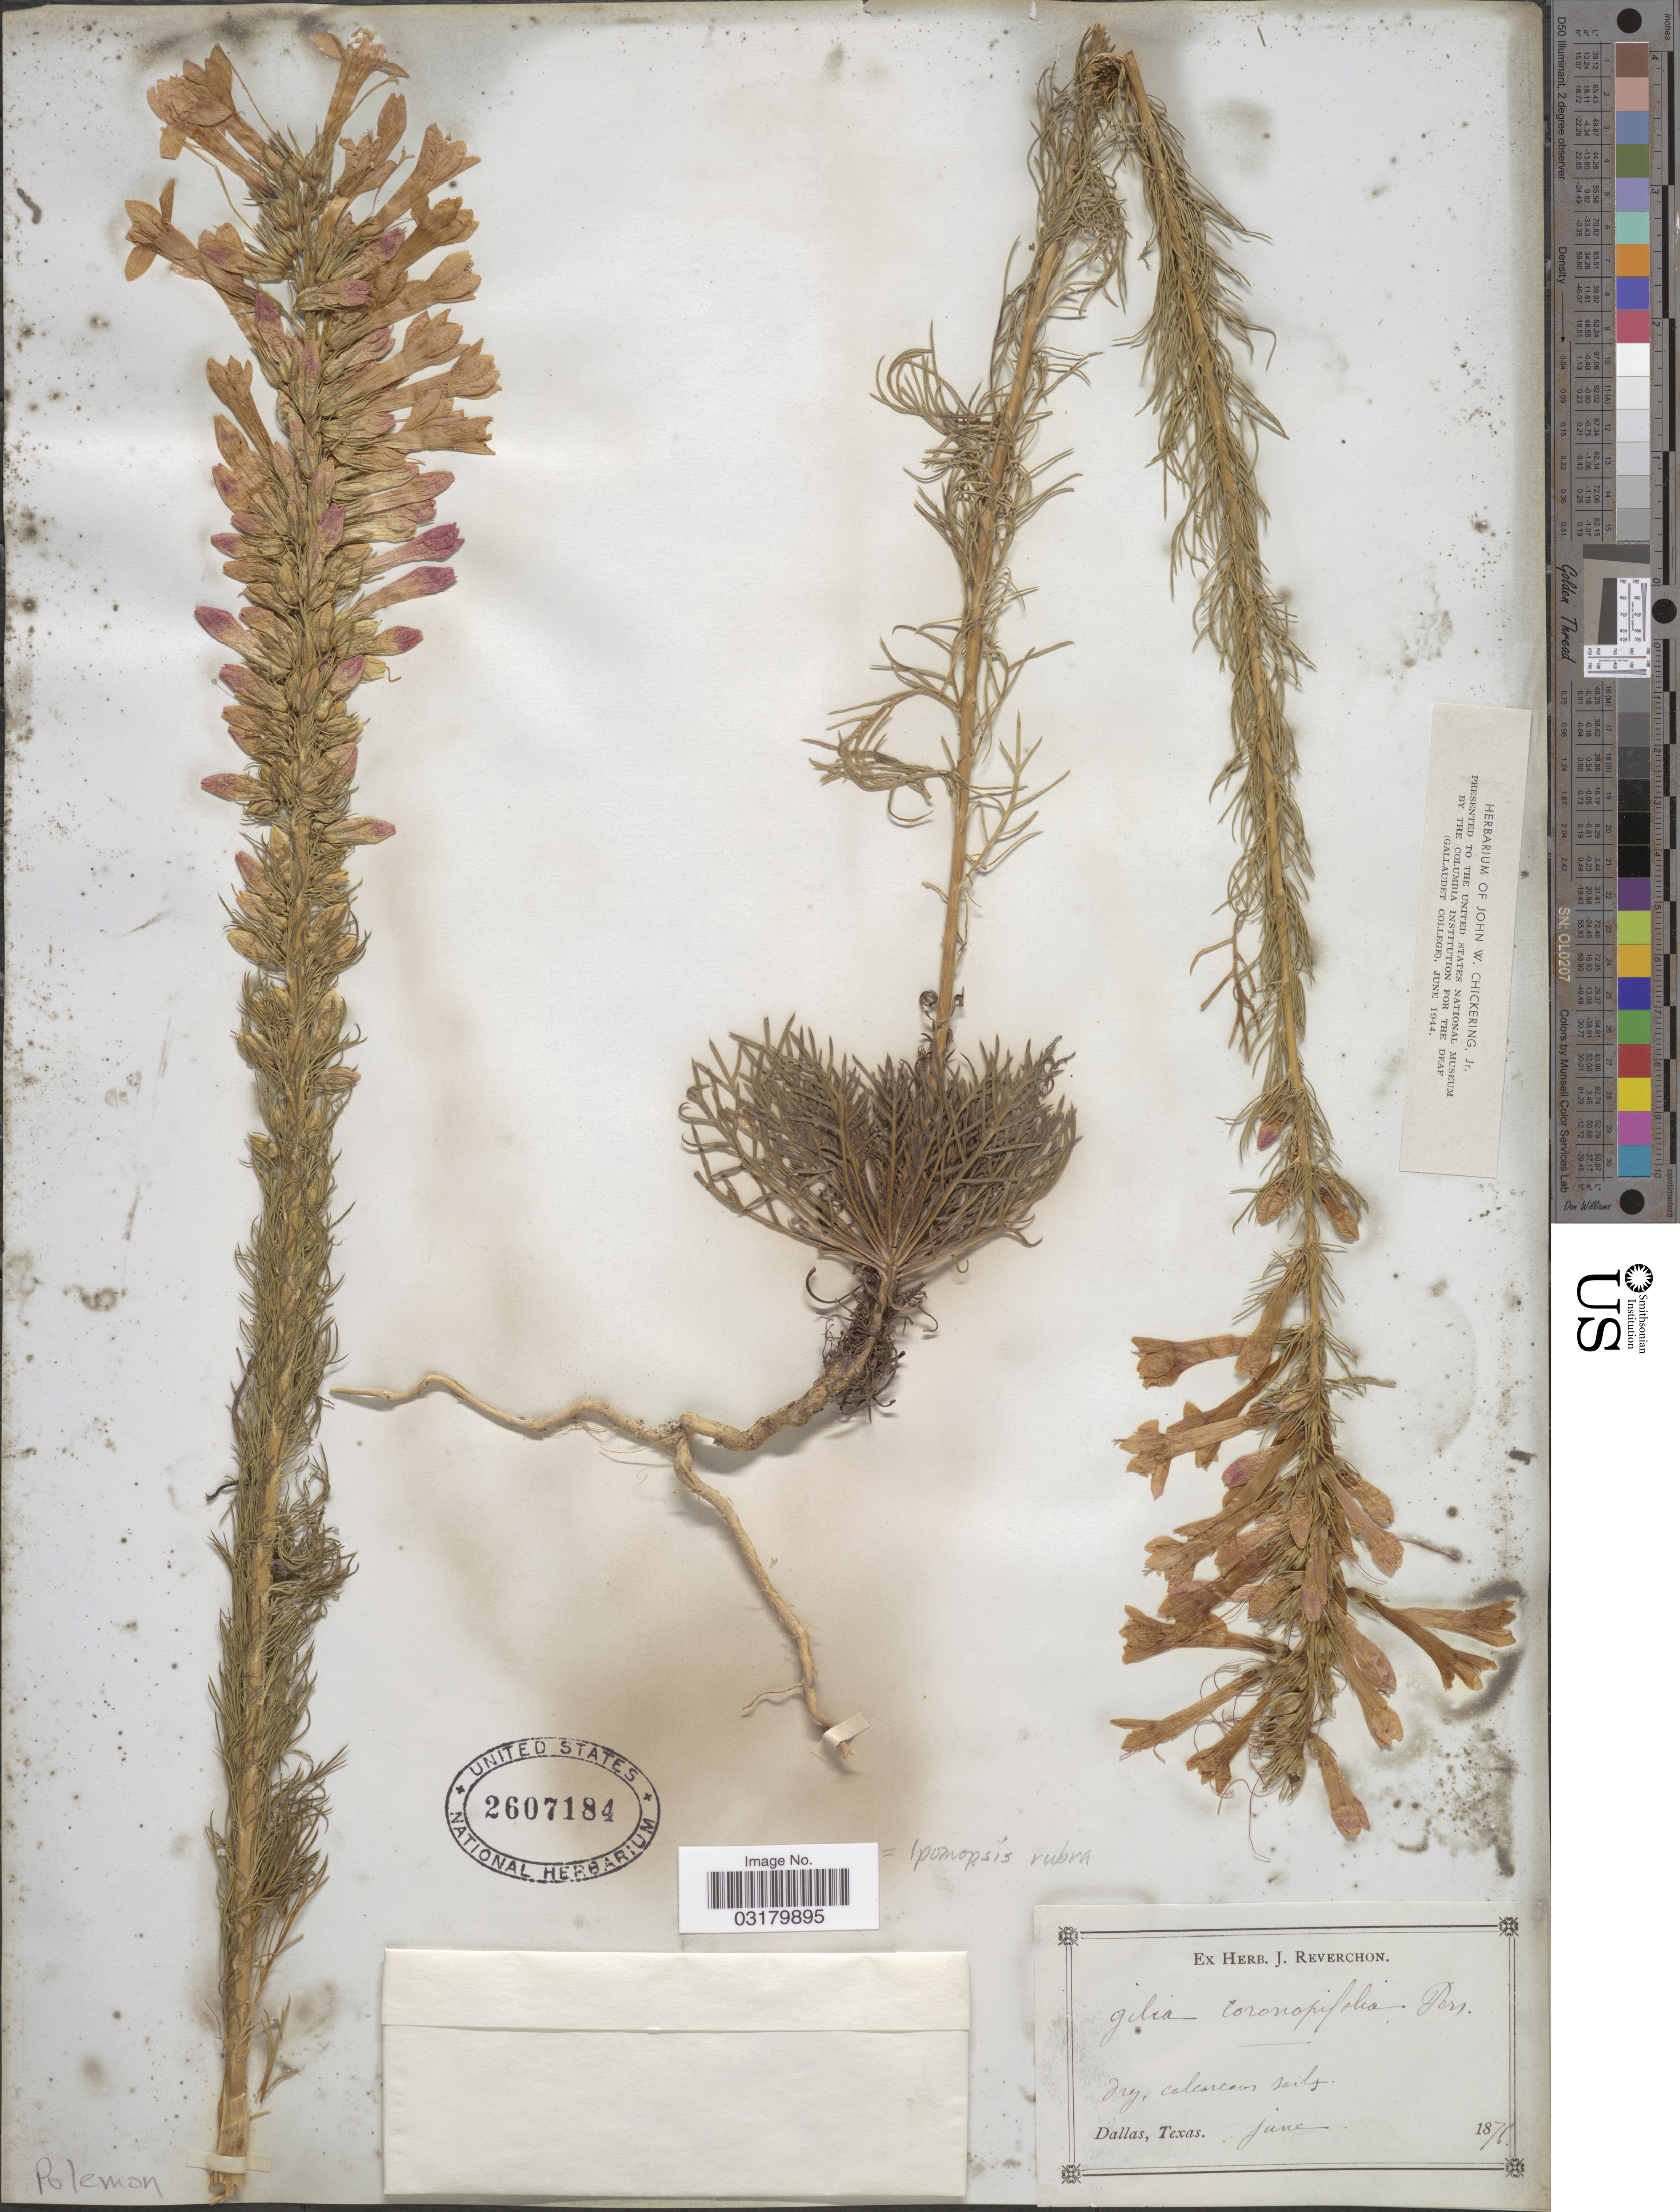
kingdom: Plantae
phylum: Tracheophyta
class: Magnoliopsida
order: Ericales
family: Polemoniaceae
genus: Ipomopsis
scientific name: Ipomopsis rubra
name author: (L.) Wherry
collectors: ex herb. J. Reverchon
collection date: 1876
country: United States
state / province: Texas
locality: Dallas.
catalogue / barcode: US 2607184